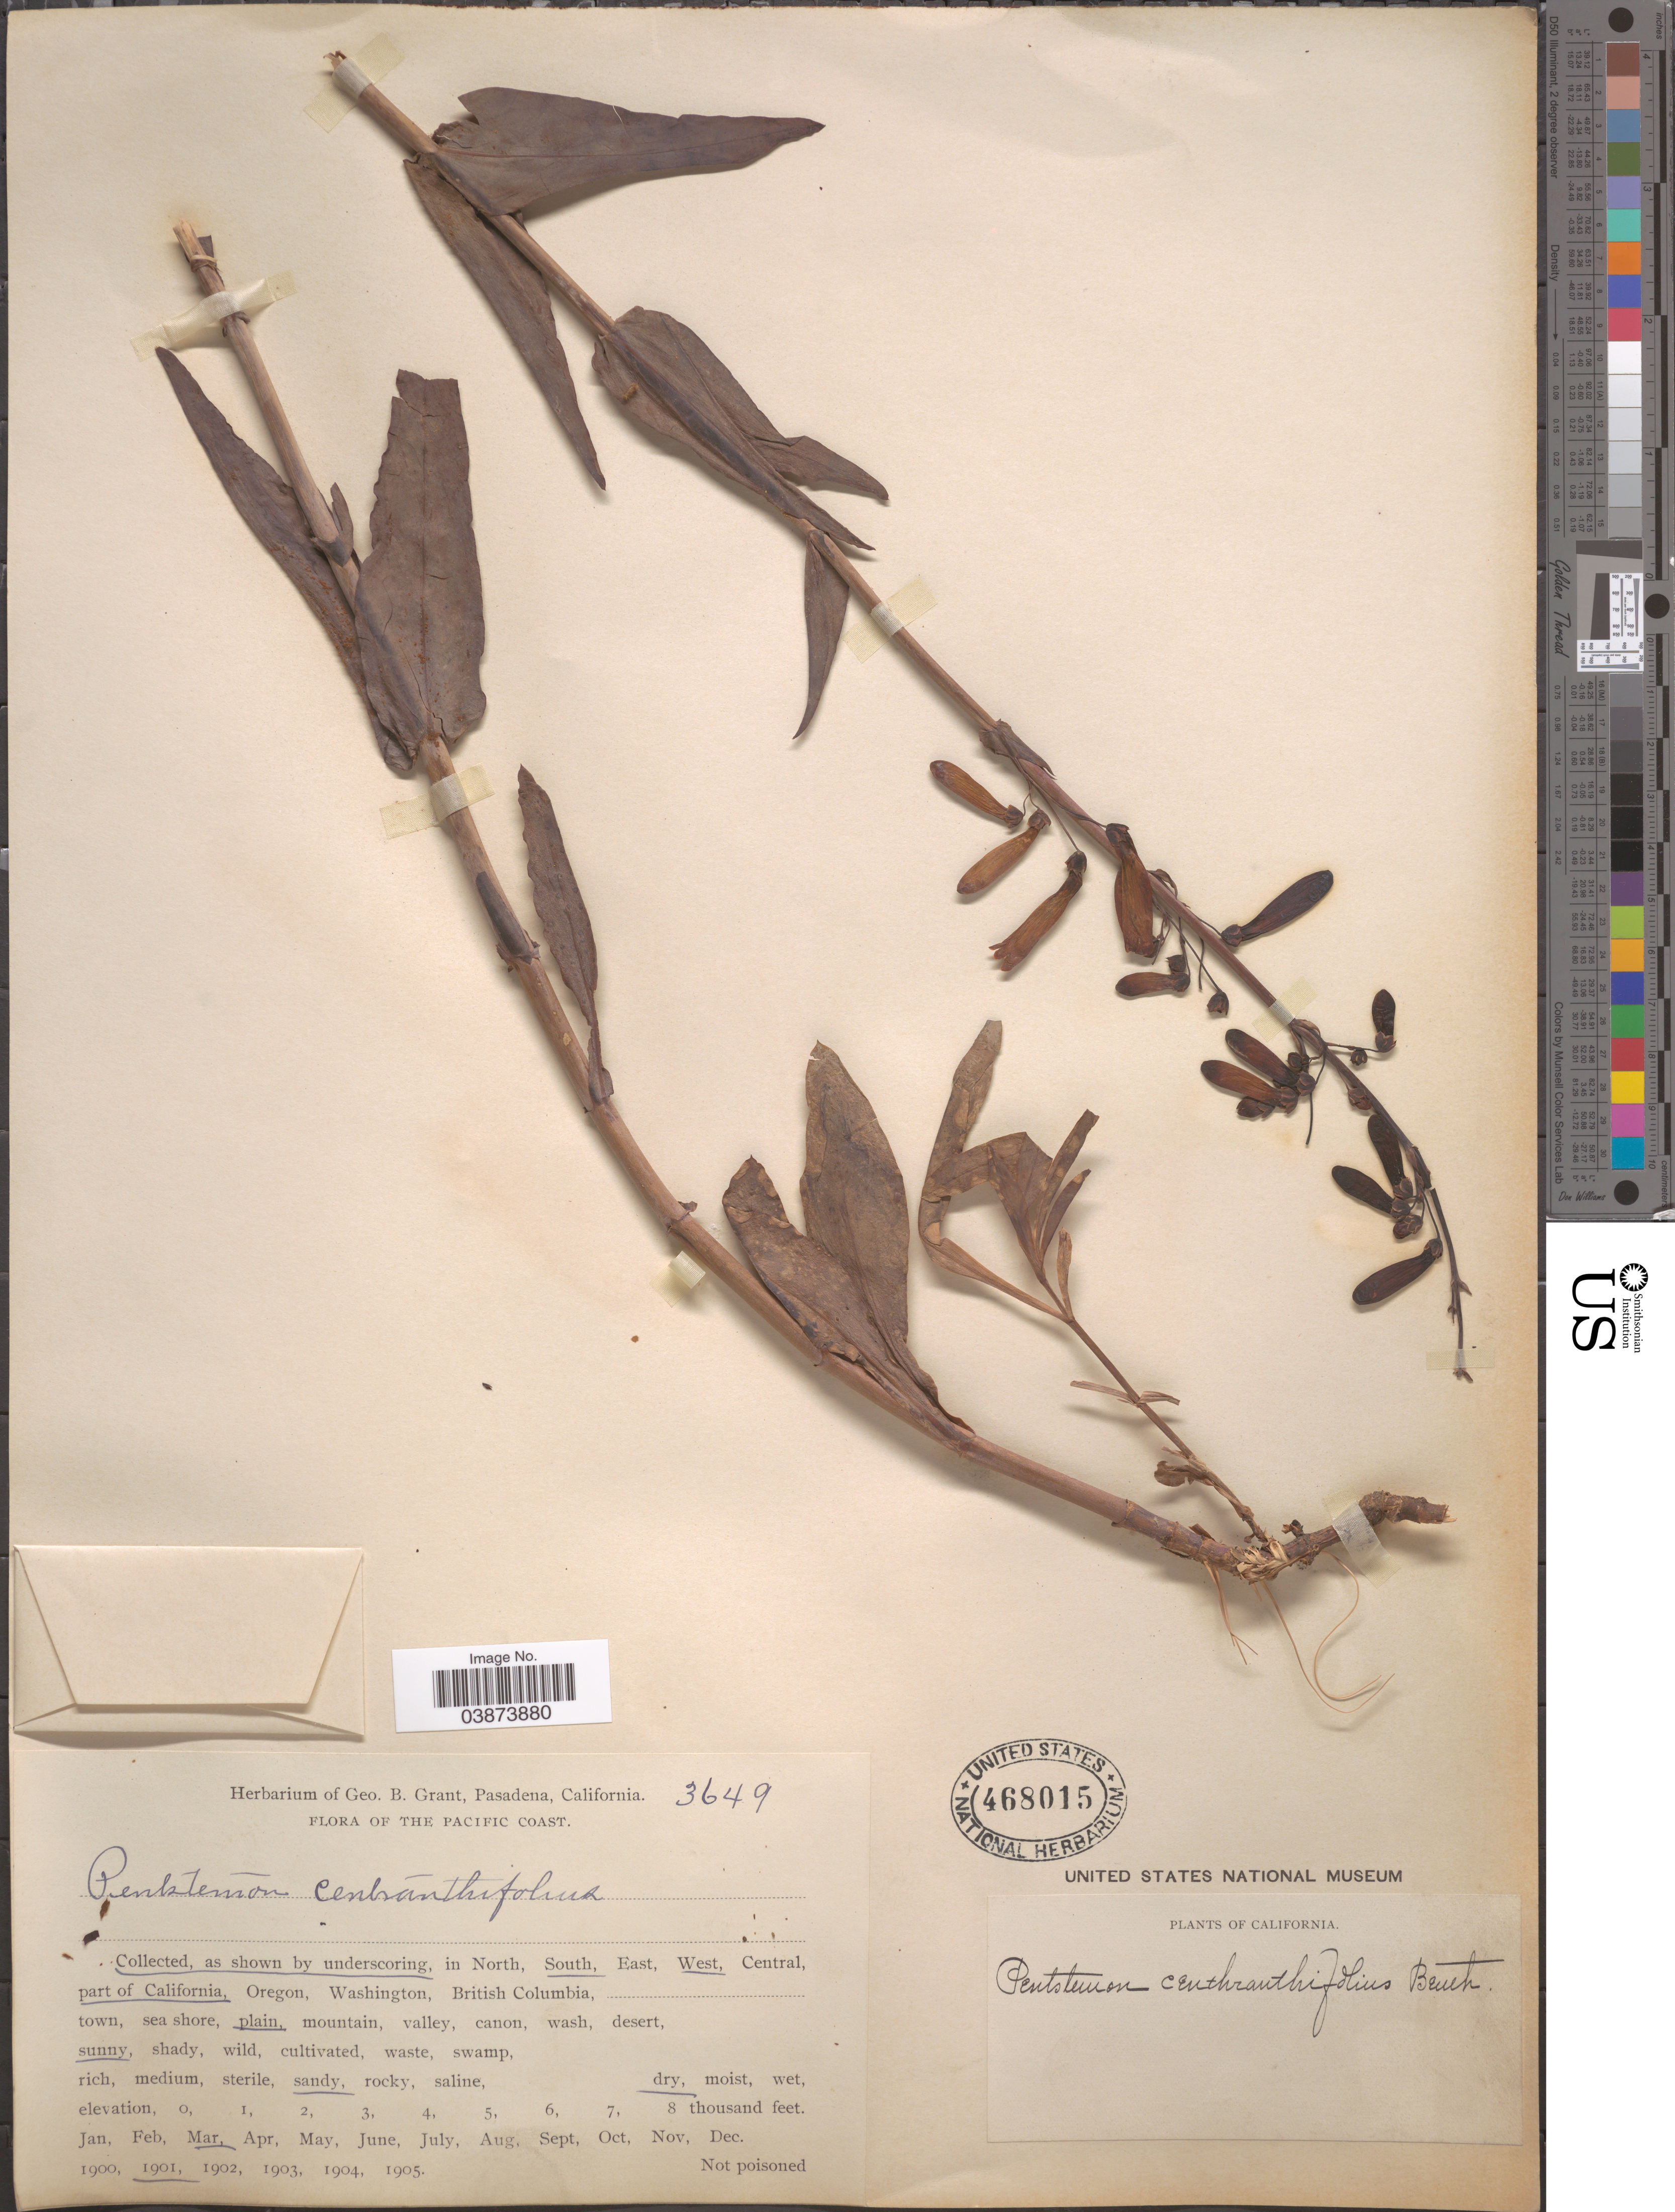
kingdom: Plantae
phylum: Tracheophyta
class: Magnoliopsida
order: Lamiales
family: Plantaginaceae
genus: Penstemon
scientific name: Penstemon centranthifolius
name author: Benth.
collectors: ex herb. Geo. B. Grant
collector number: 3649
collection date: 1901-03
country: United States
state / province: California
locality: The Pacific Coast. In South, West, part of California.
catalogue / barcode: US 468015